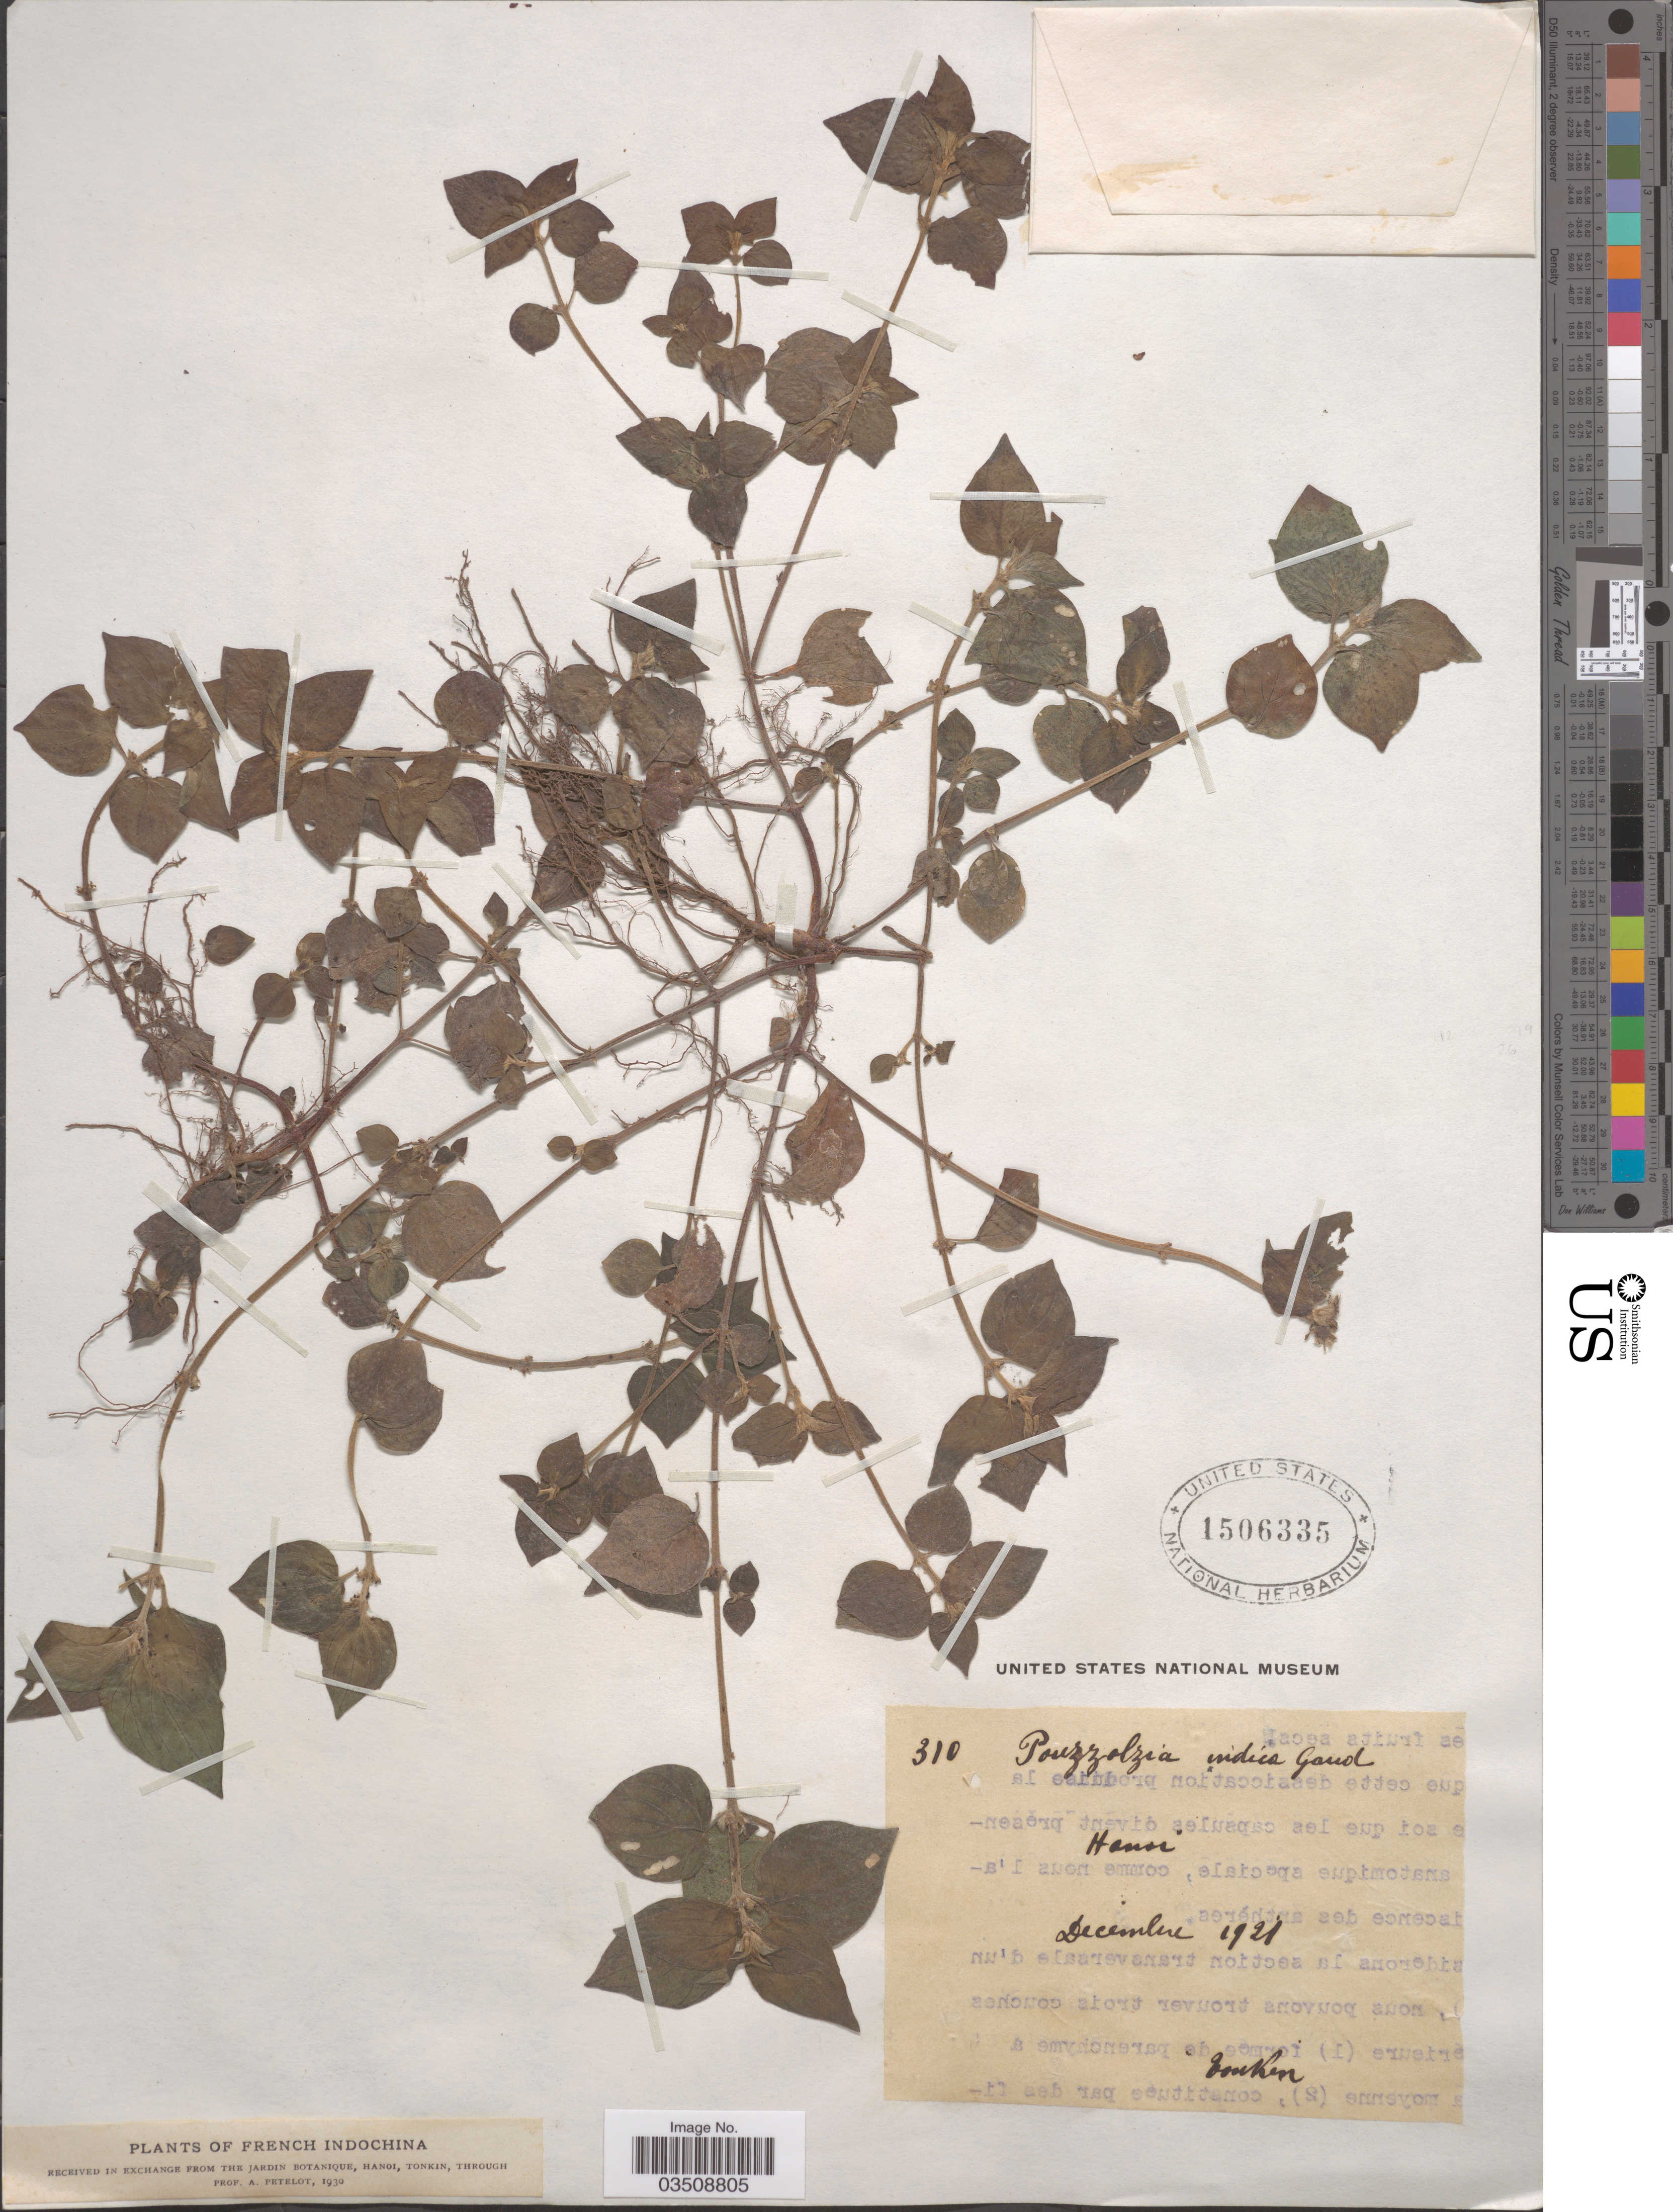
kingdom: Plantae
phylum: Tracheophyta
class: Magnoliopsida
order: Rosales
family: Urticaceae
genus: Pouzolzia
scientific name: Pouzolzia zeylanica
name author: (L.) Benn.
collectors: P. A. Pételot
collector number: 310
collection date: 1921-12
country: Vietnam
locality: French Indochina. Hanoi.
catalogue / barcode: US 1506335